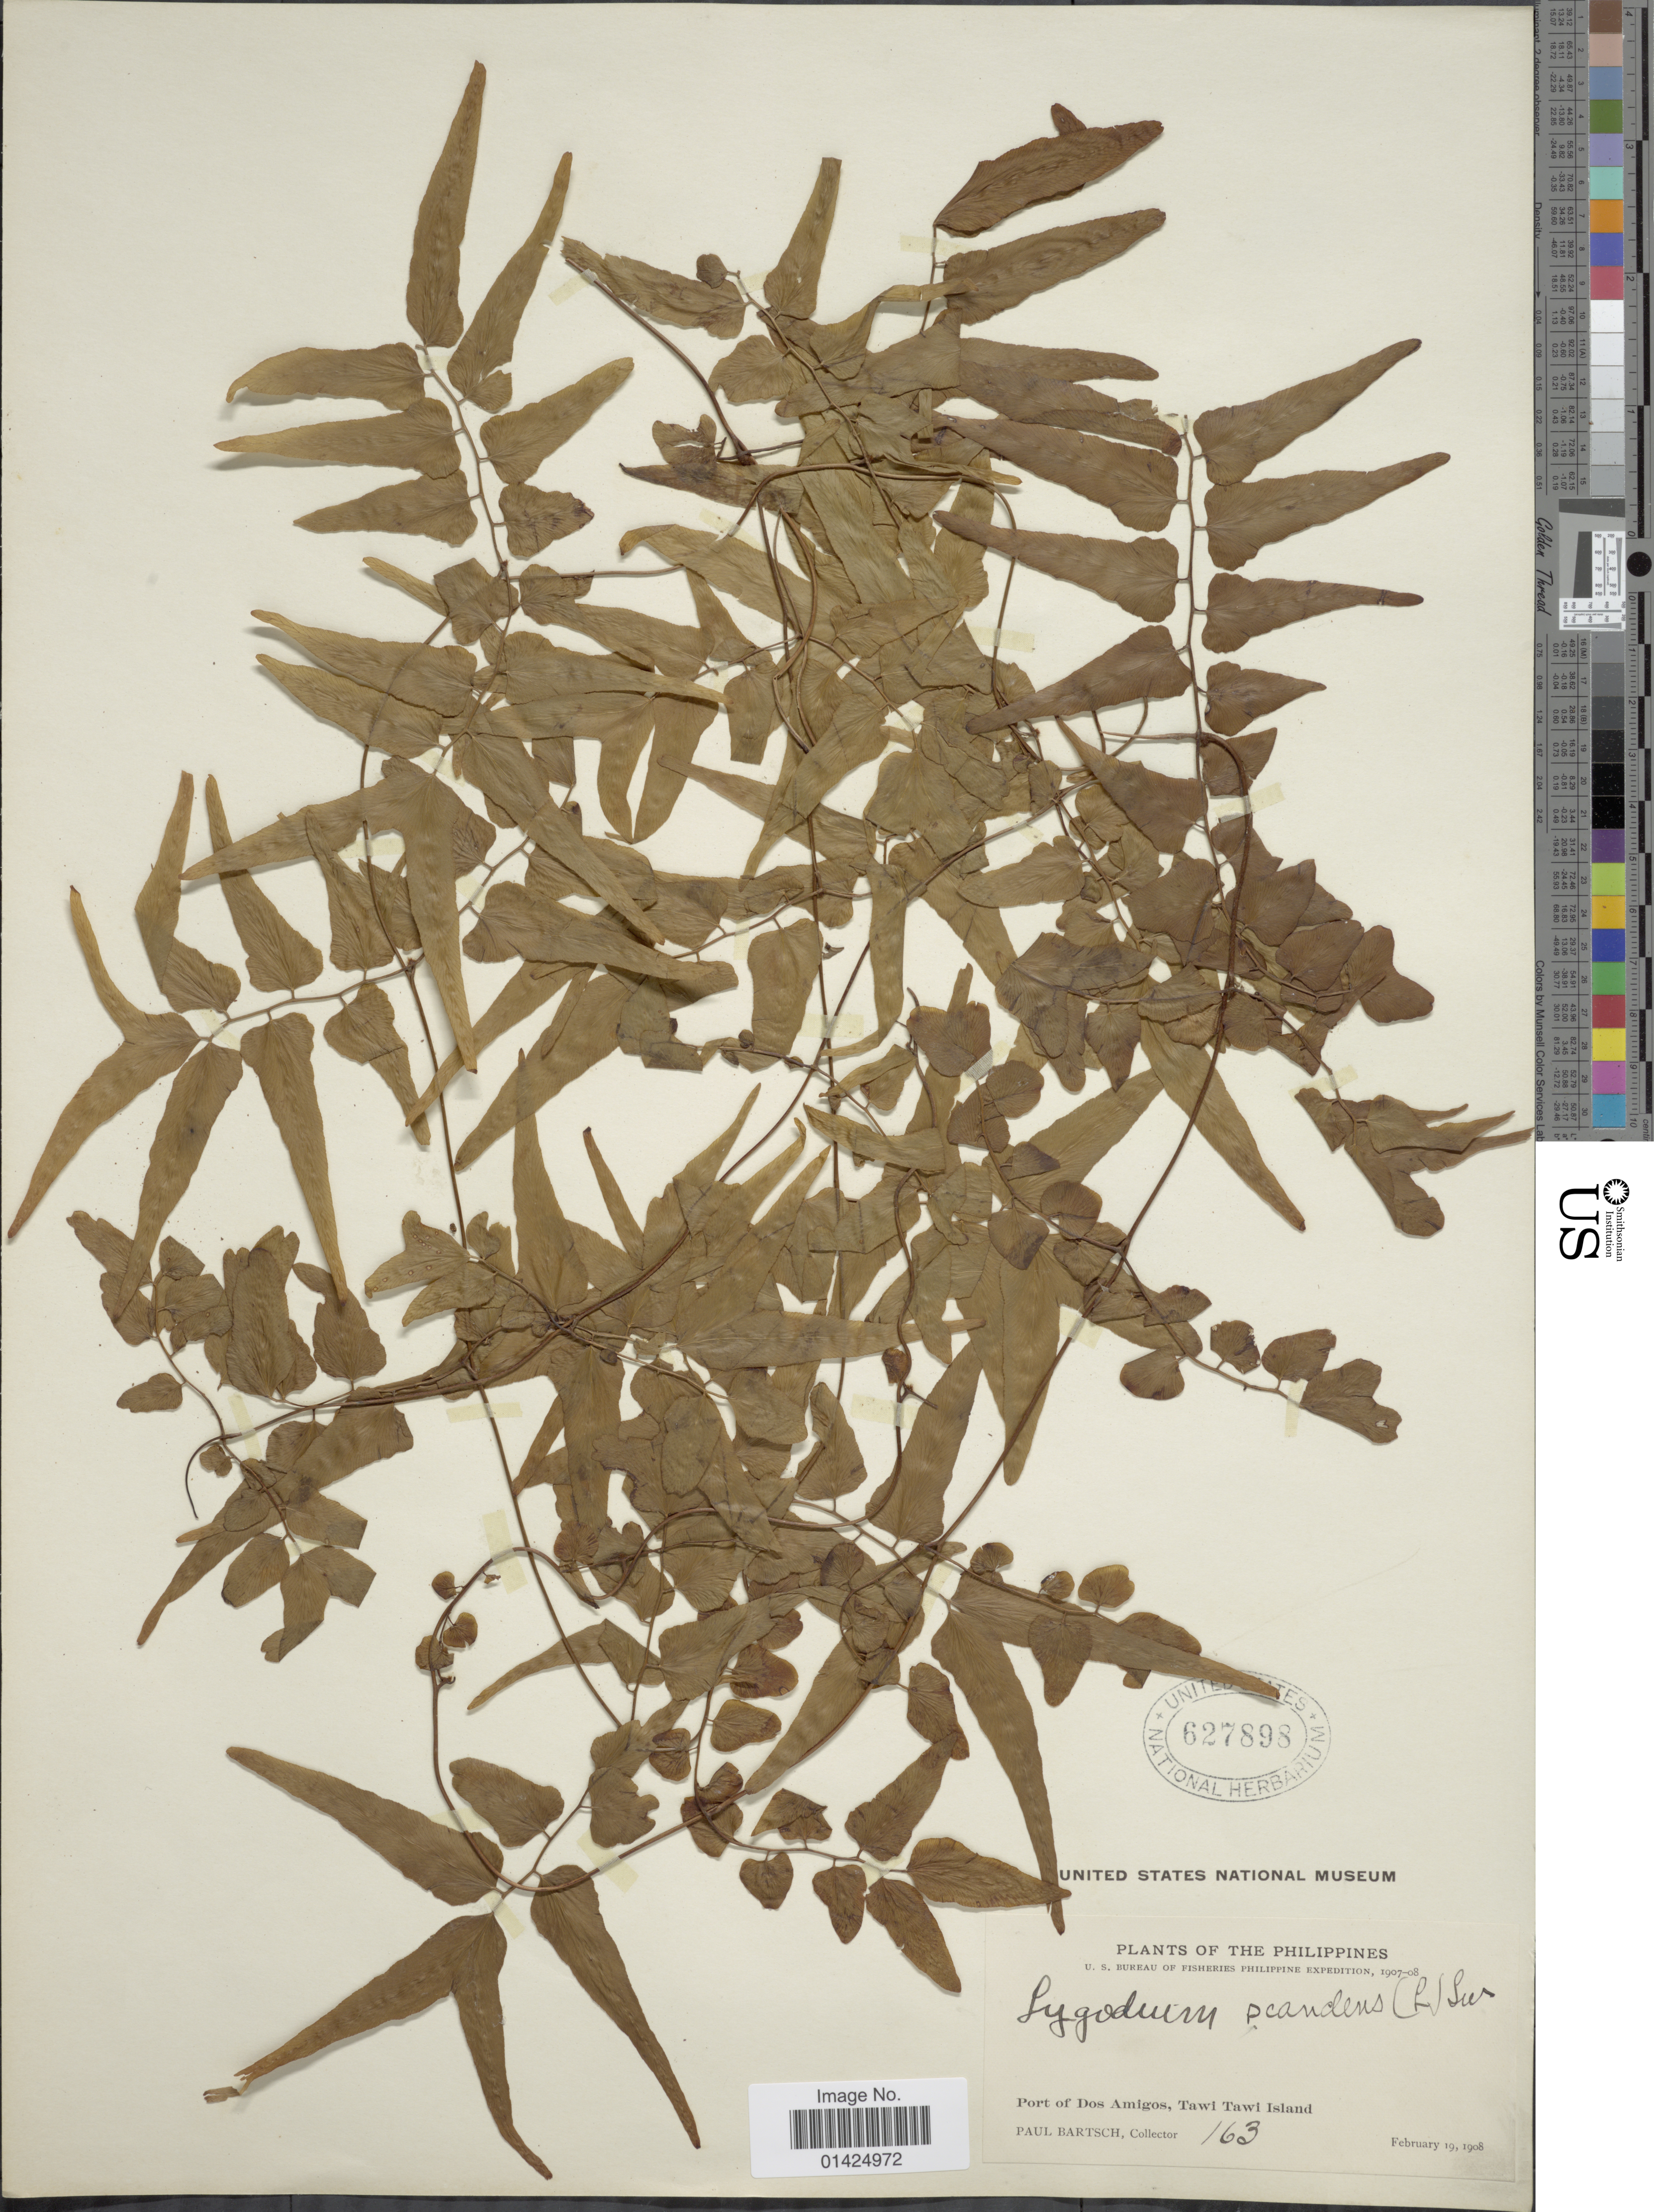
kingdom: Plantae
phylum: Tracheophyta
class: Polypodiopsida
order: Schizaeales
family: Lygodiaceae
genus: Lygodium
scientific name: Lygodium microphyllum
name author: (Cav.) R. Br.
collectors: P. Bartsch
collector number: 163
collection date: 1908-02-19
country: Philippines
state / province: Muslim Mindanao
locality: Port of Dos Amigos, Tawi Tawi Island.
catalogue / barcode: US 627898